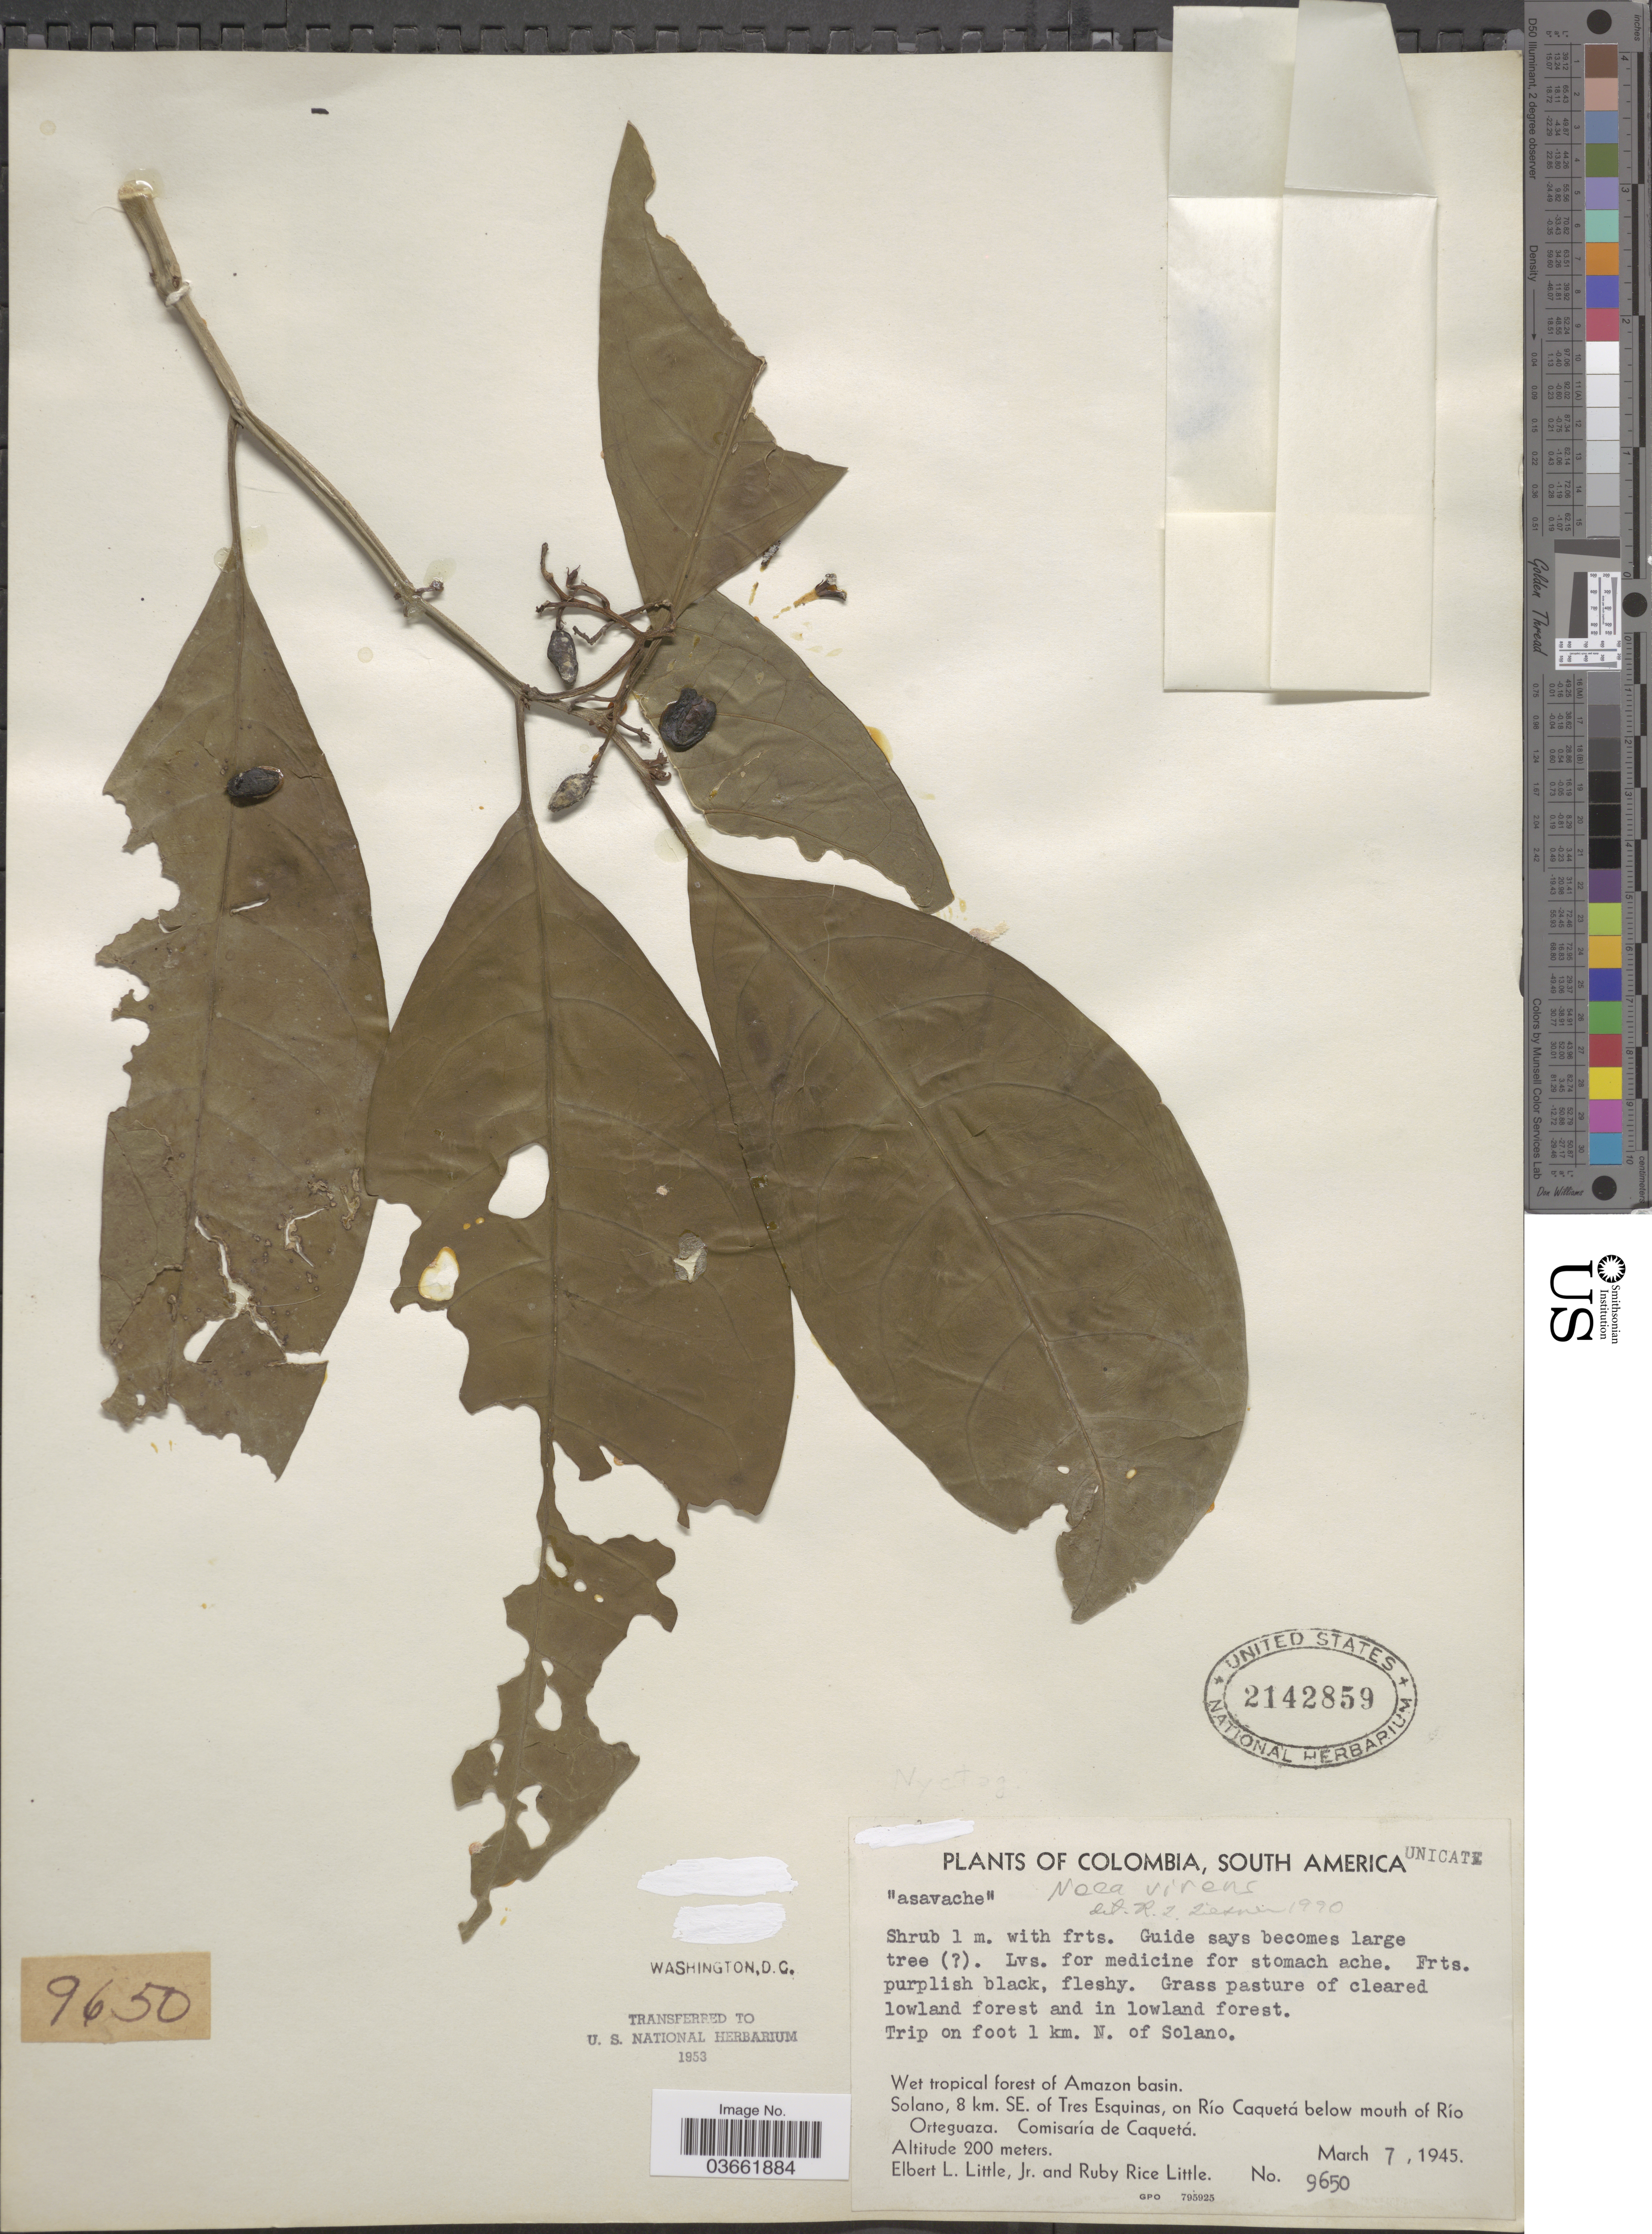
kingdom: Plantae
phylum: Tracheophyta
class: Magnoliopsida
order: Caryophyllales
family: Nyctaginaceae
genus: Neea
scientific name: Neea virens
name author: Poepp. ex Heimerl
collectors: E. L. Little & R. R. Little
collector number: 9650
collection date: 1945-03-07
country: Colombia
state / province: Caquetá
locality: Trip on foot 1 km. N. of Solano. Wet tropical forest of Amazon basin. Solano, 8 km. SE. of Tres Esquinas, on Río Caquetá below mouth of Río Orteguaza. Comisaría de Caquetá.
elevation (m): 200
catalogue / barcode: US 2142859